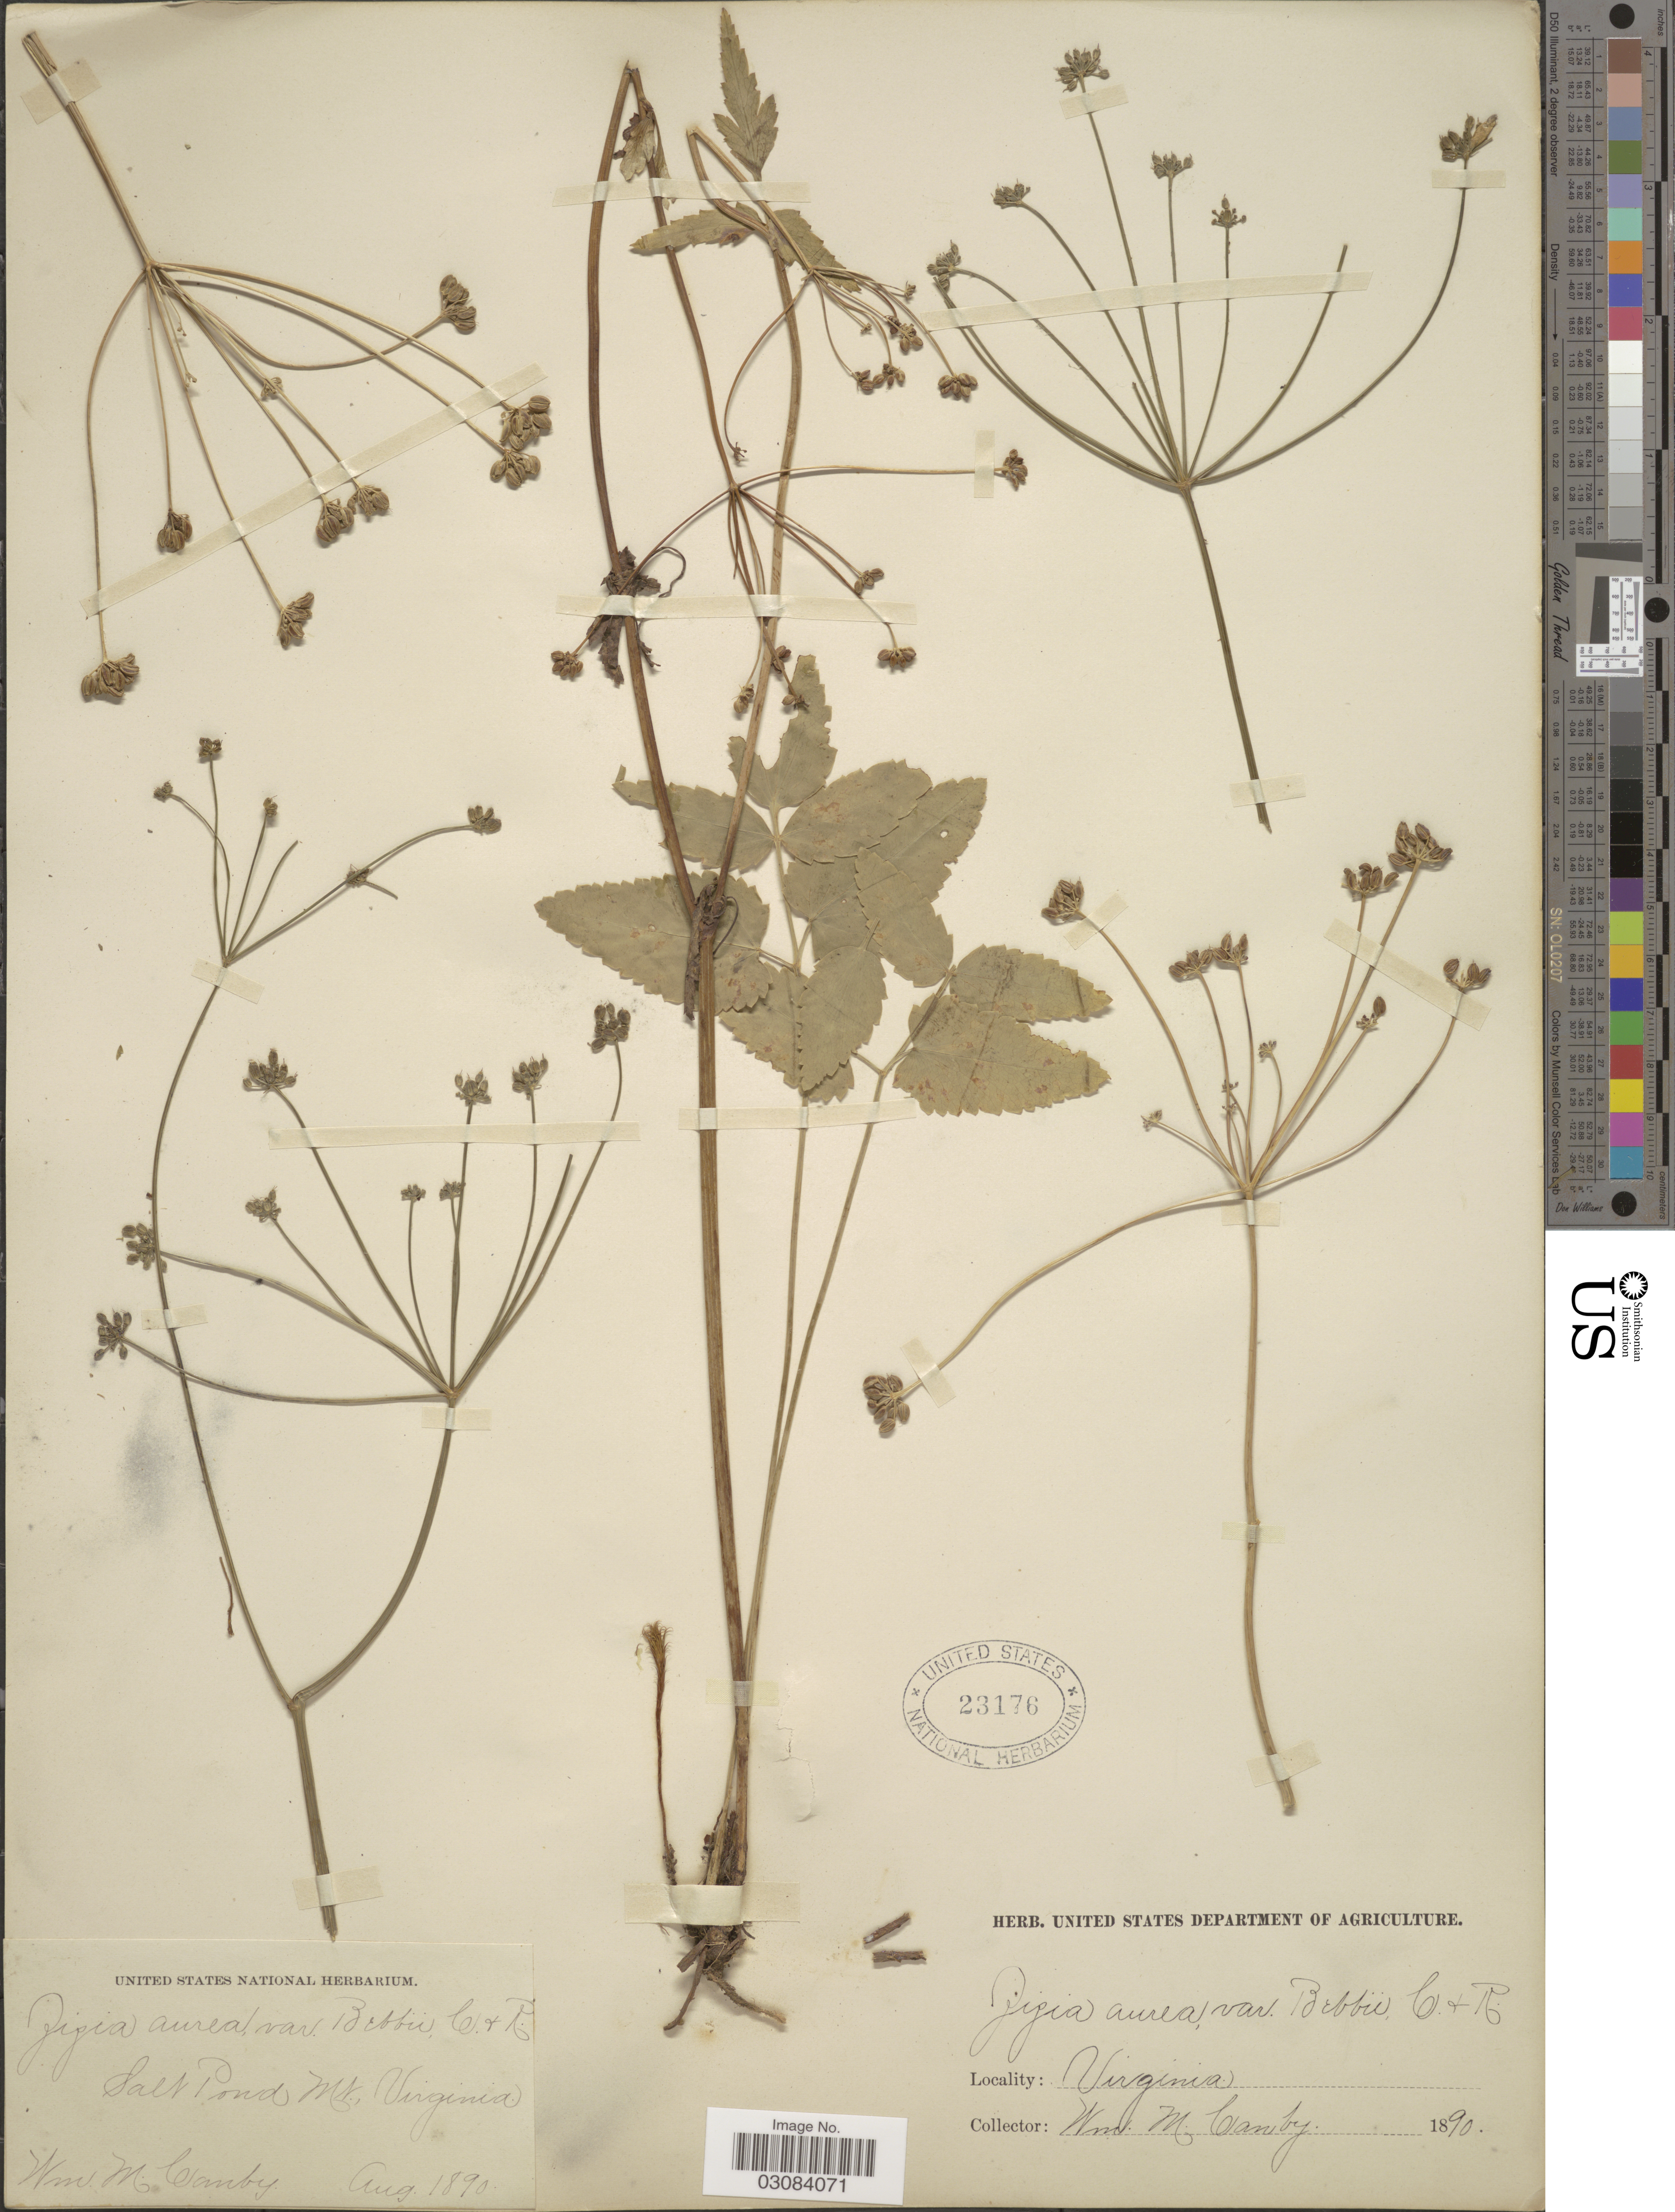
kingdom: Plantae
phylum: Tracheophyta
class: Magnoliopsida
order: Apiales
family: Apiaceae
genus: Zizia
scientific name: Zizia bebbii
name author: (J.M. Coult. & Rose) Britton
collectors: W. M. Canby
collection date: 1890-08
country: United States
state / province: Virginia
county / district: Giles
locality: Salt Pond Mt.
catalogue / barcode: US 23176